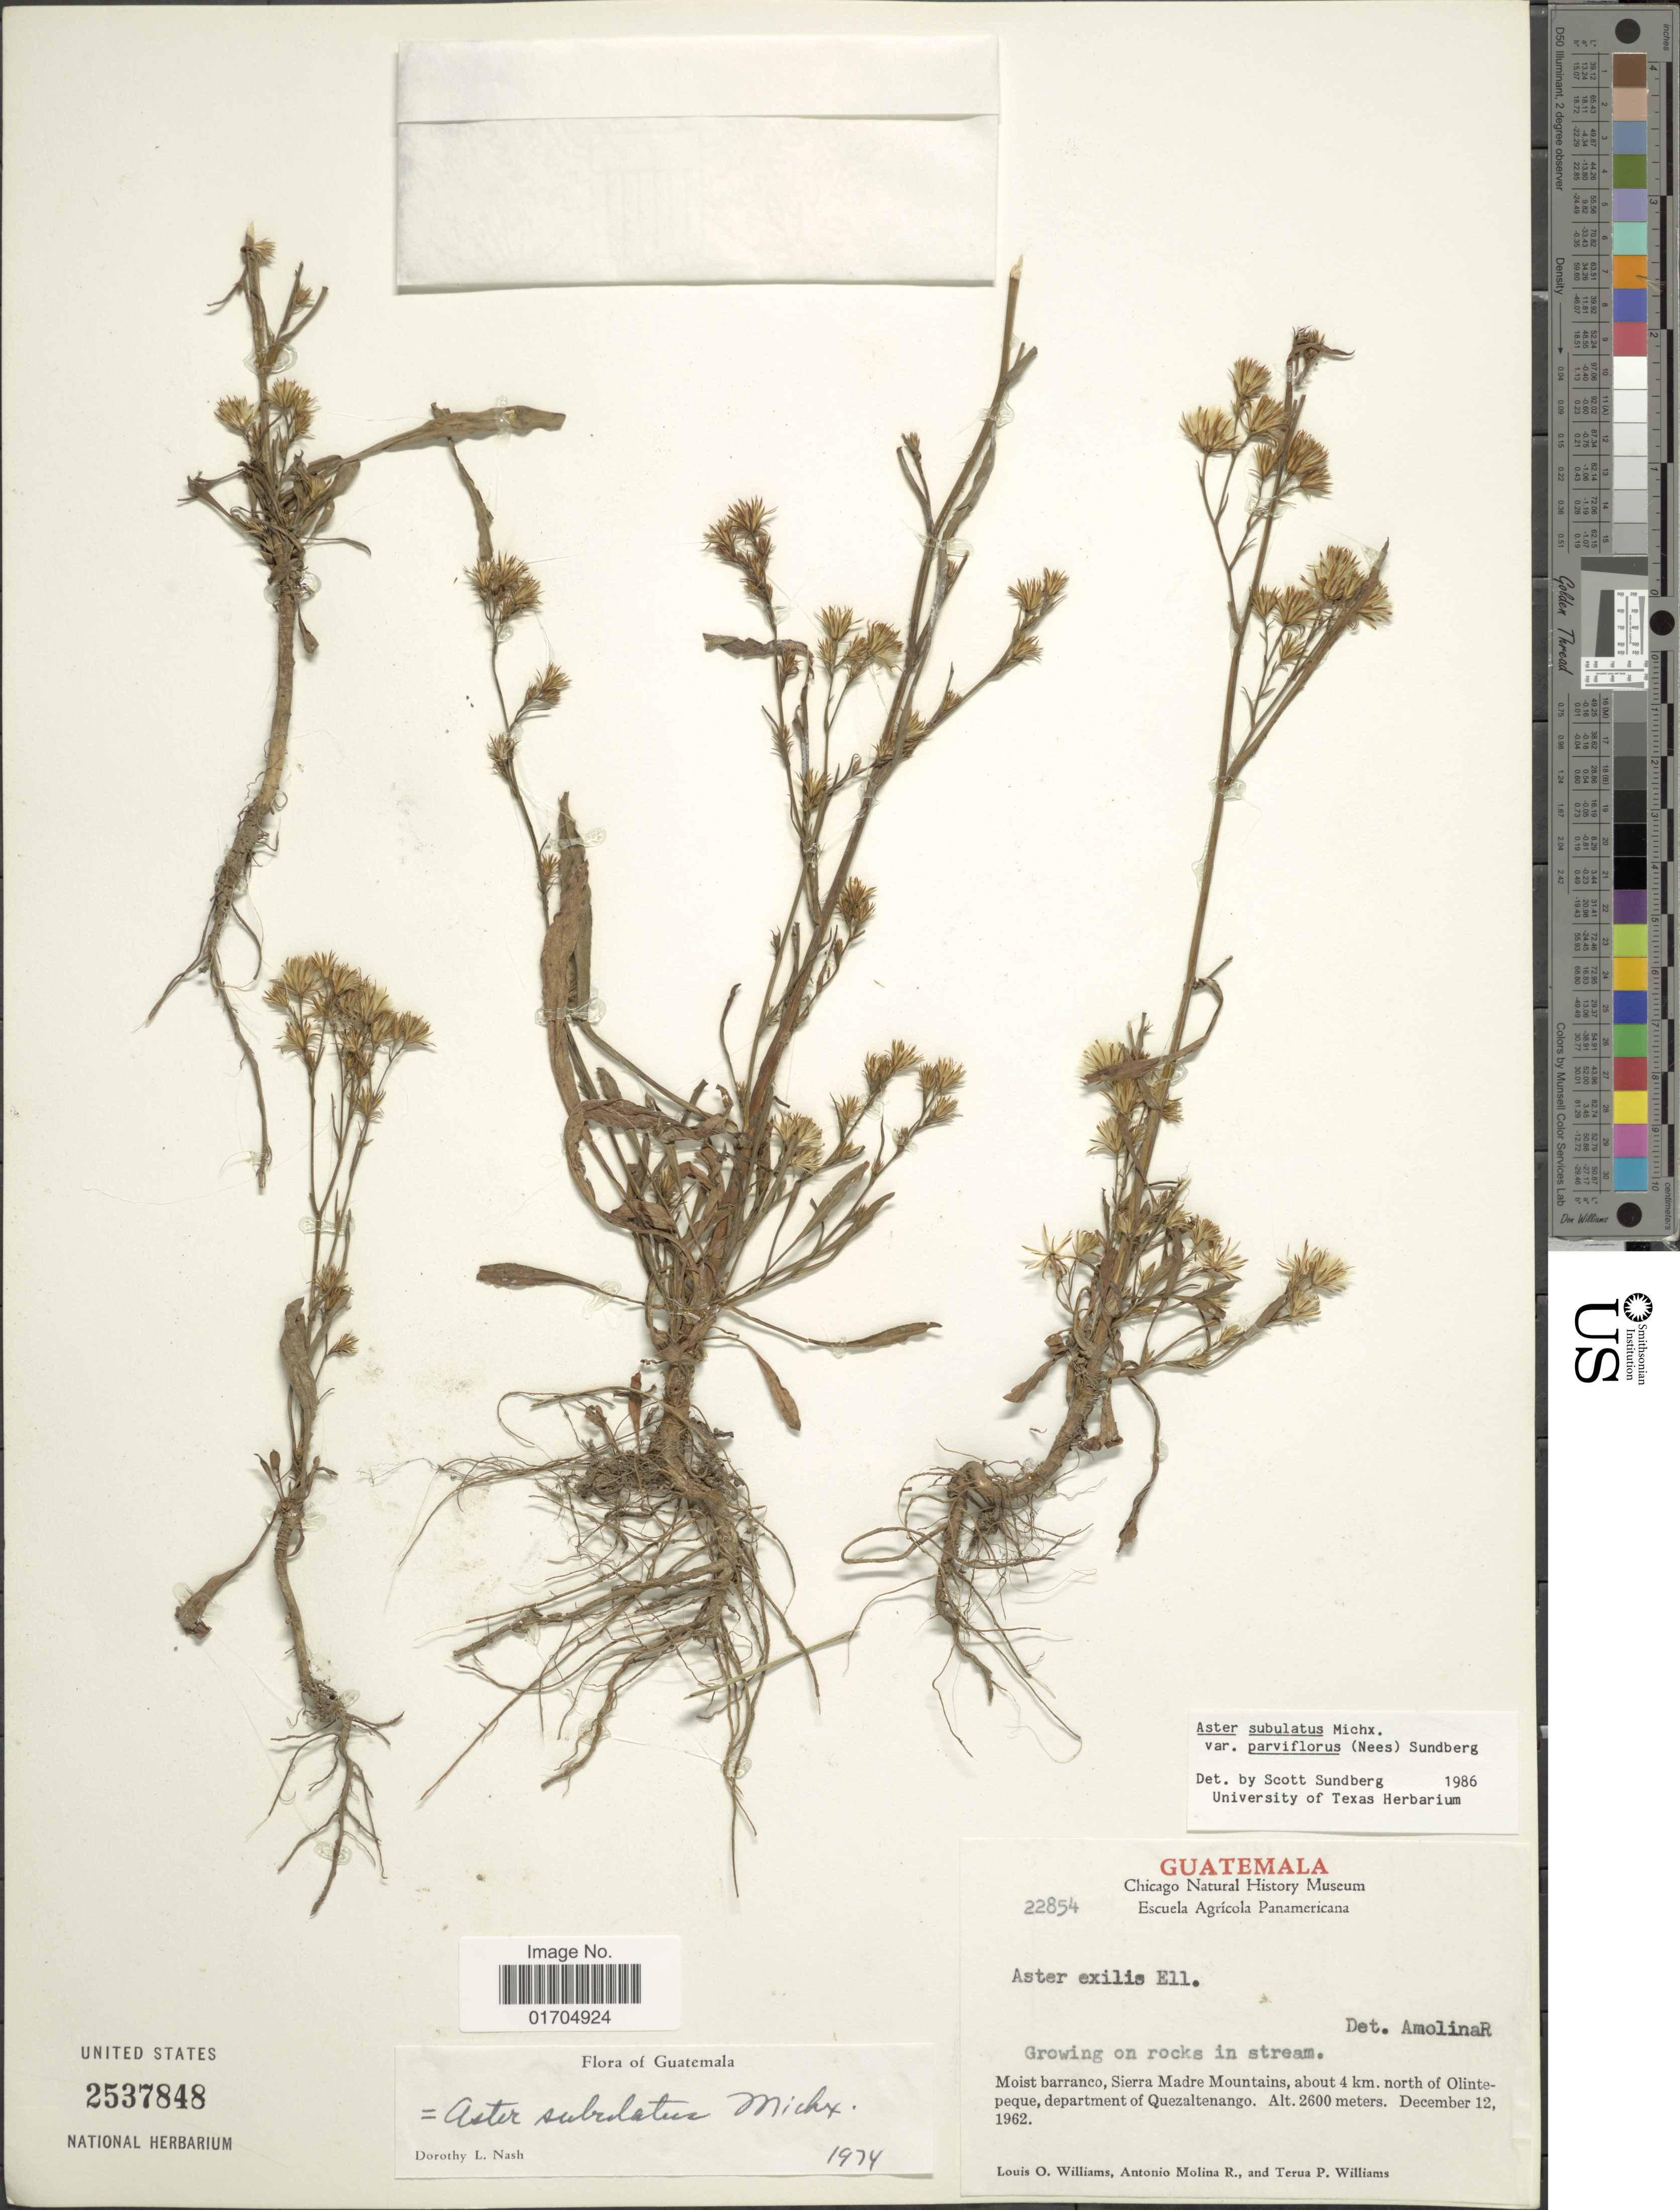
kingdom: Plantae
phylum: Tracheophyta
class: Magnoliopsida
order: Asterales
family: Asteraceae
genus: Symphyotrichum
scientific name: Symphyotrichum subulatum var. parviflorum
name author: (Nees) S.D. Sundb.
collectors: L. O. Williams, A. Molina R. & T. P. Williams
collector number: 22854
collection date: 1962-12-12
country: Guatemala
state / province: Quetzaltenango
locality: Moist barranco, Sierra Madre Mountains, about 4 km. north of Olintepque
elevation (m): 2600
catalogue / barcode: US 2537848